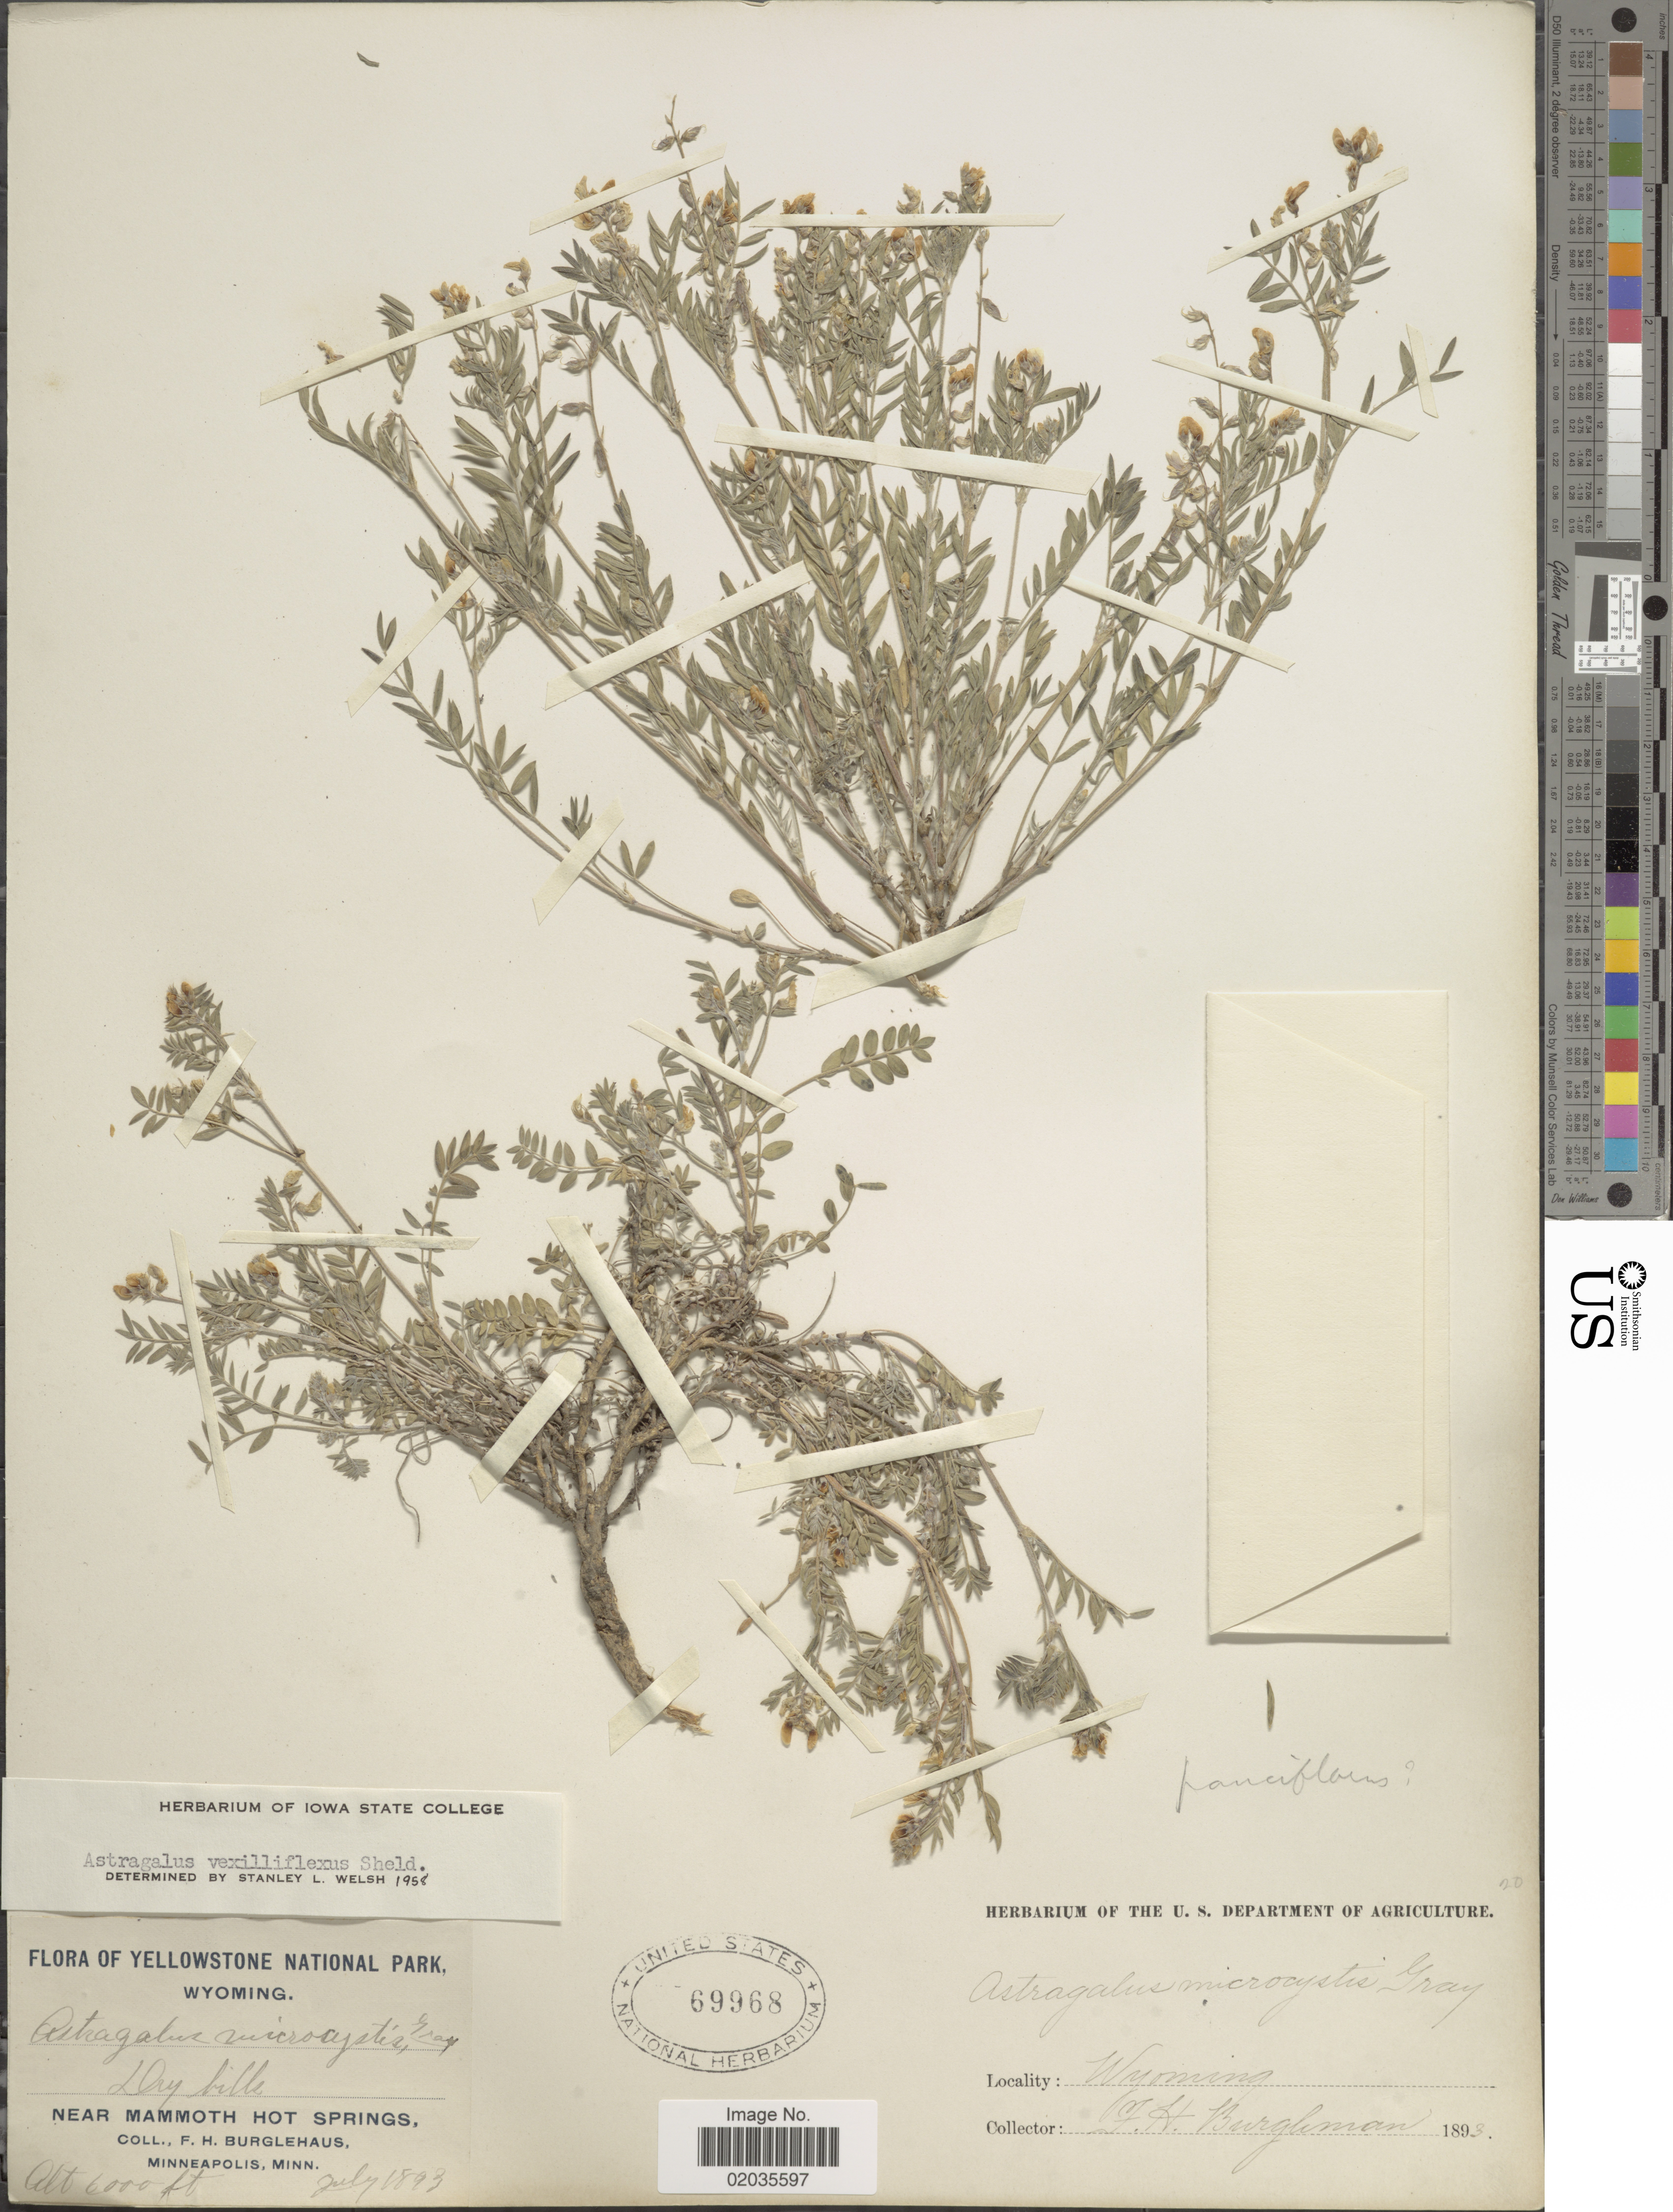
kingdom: Plantae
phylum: Tracheophyta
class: Magnoliopsida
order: Fabales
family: Fabaceae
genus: Astragalus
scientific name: Astragalus vexilliflexus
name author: E. Sheld.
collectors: F. Burglehaus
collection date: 1893-07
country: United States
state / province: Wyoming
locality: Yellowstone National Park. Near Mammoth Hot Springs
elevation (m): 1829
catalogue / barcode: US 69968